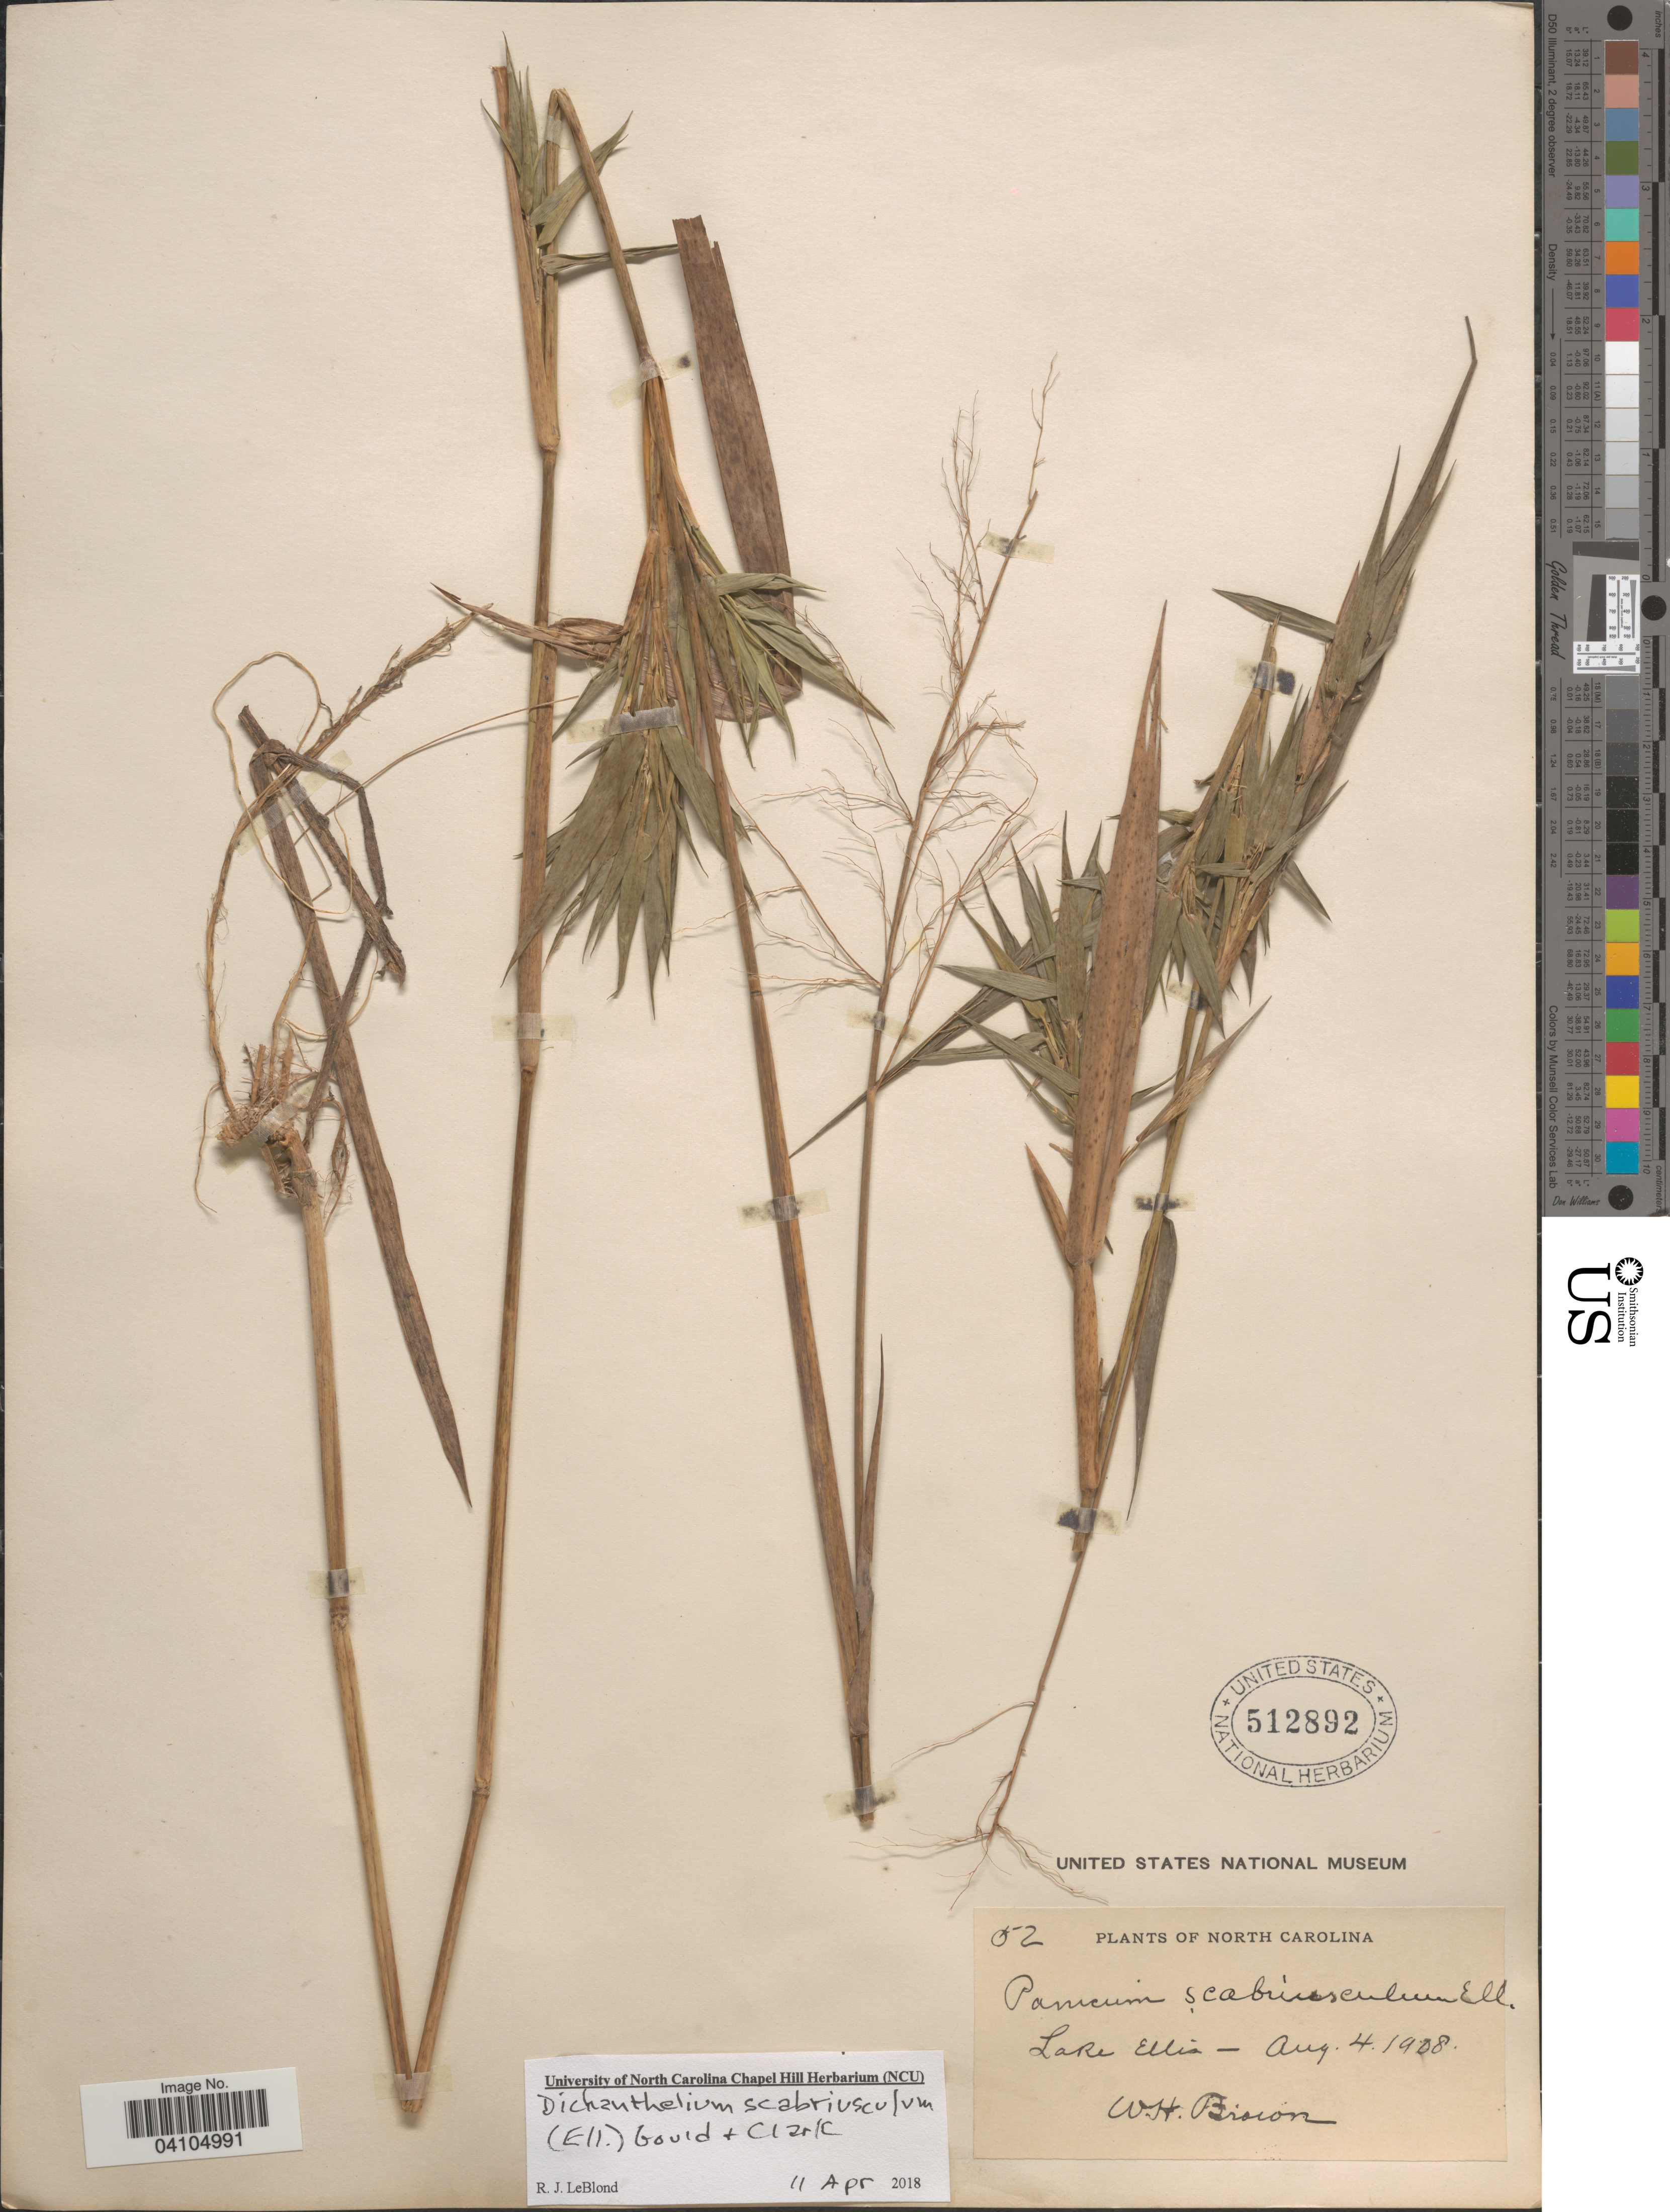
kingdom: Plantae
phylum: Tracheophyta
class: Liliopsida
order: Poales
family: Poaceae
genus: Dichanthelium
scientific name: Dichanthelium scabriusculum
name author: (Elliott) Gould & C.A. Clark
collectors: W. H. Brown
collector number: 52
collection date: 1908-08-04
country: United States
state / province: North Carolina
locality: Lake Ellis.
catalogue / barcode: US 512892